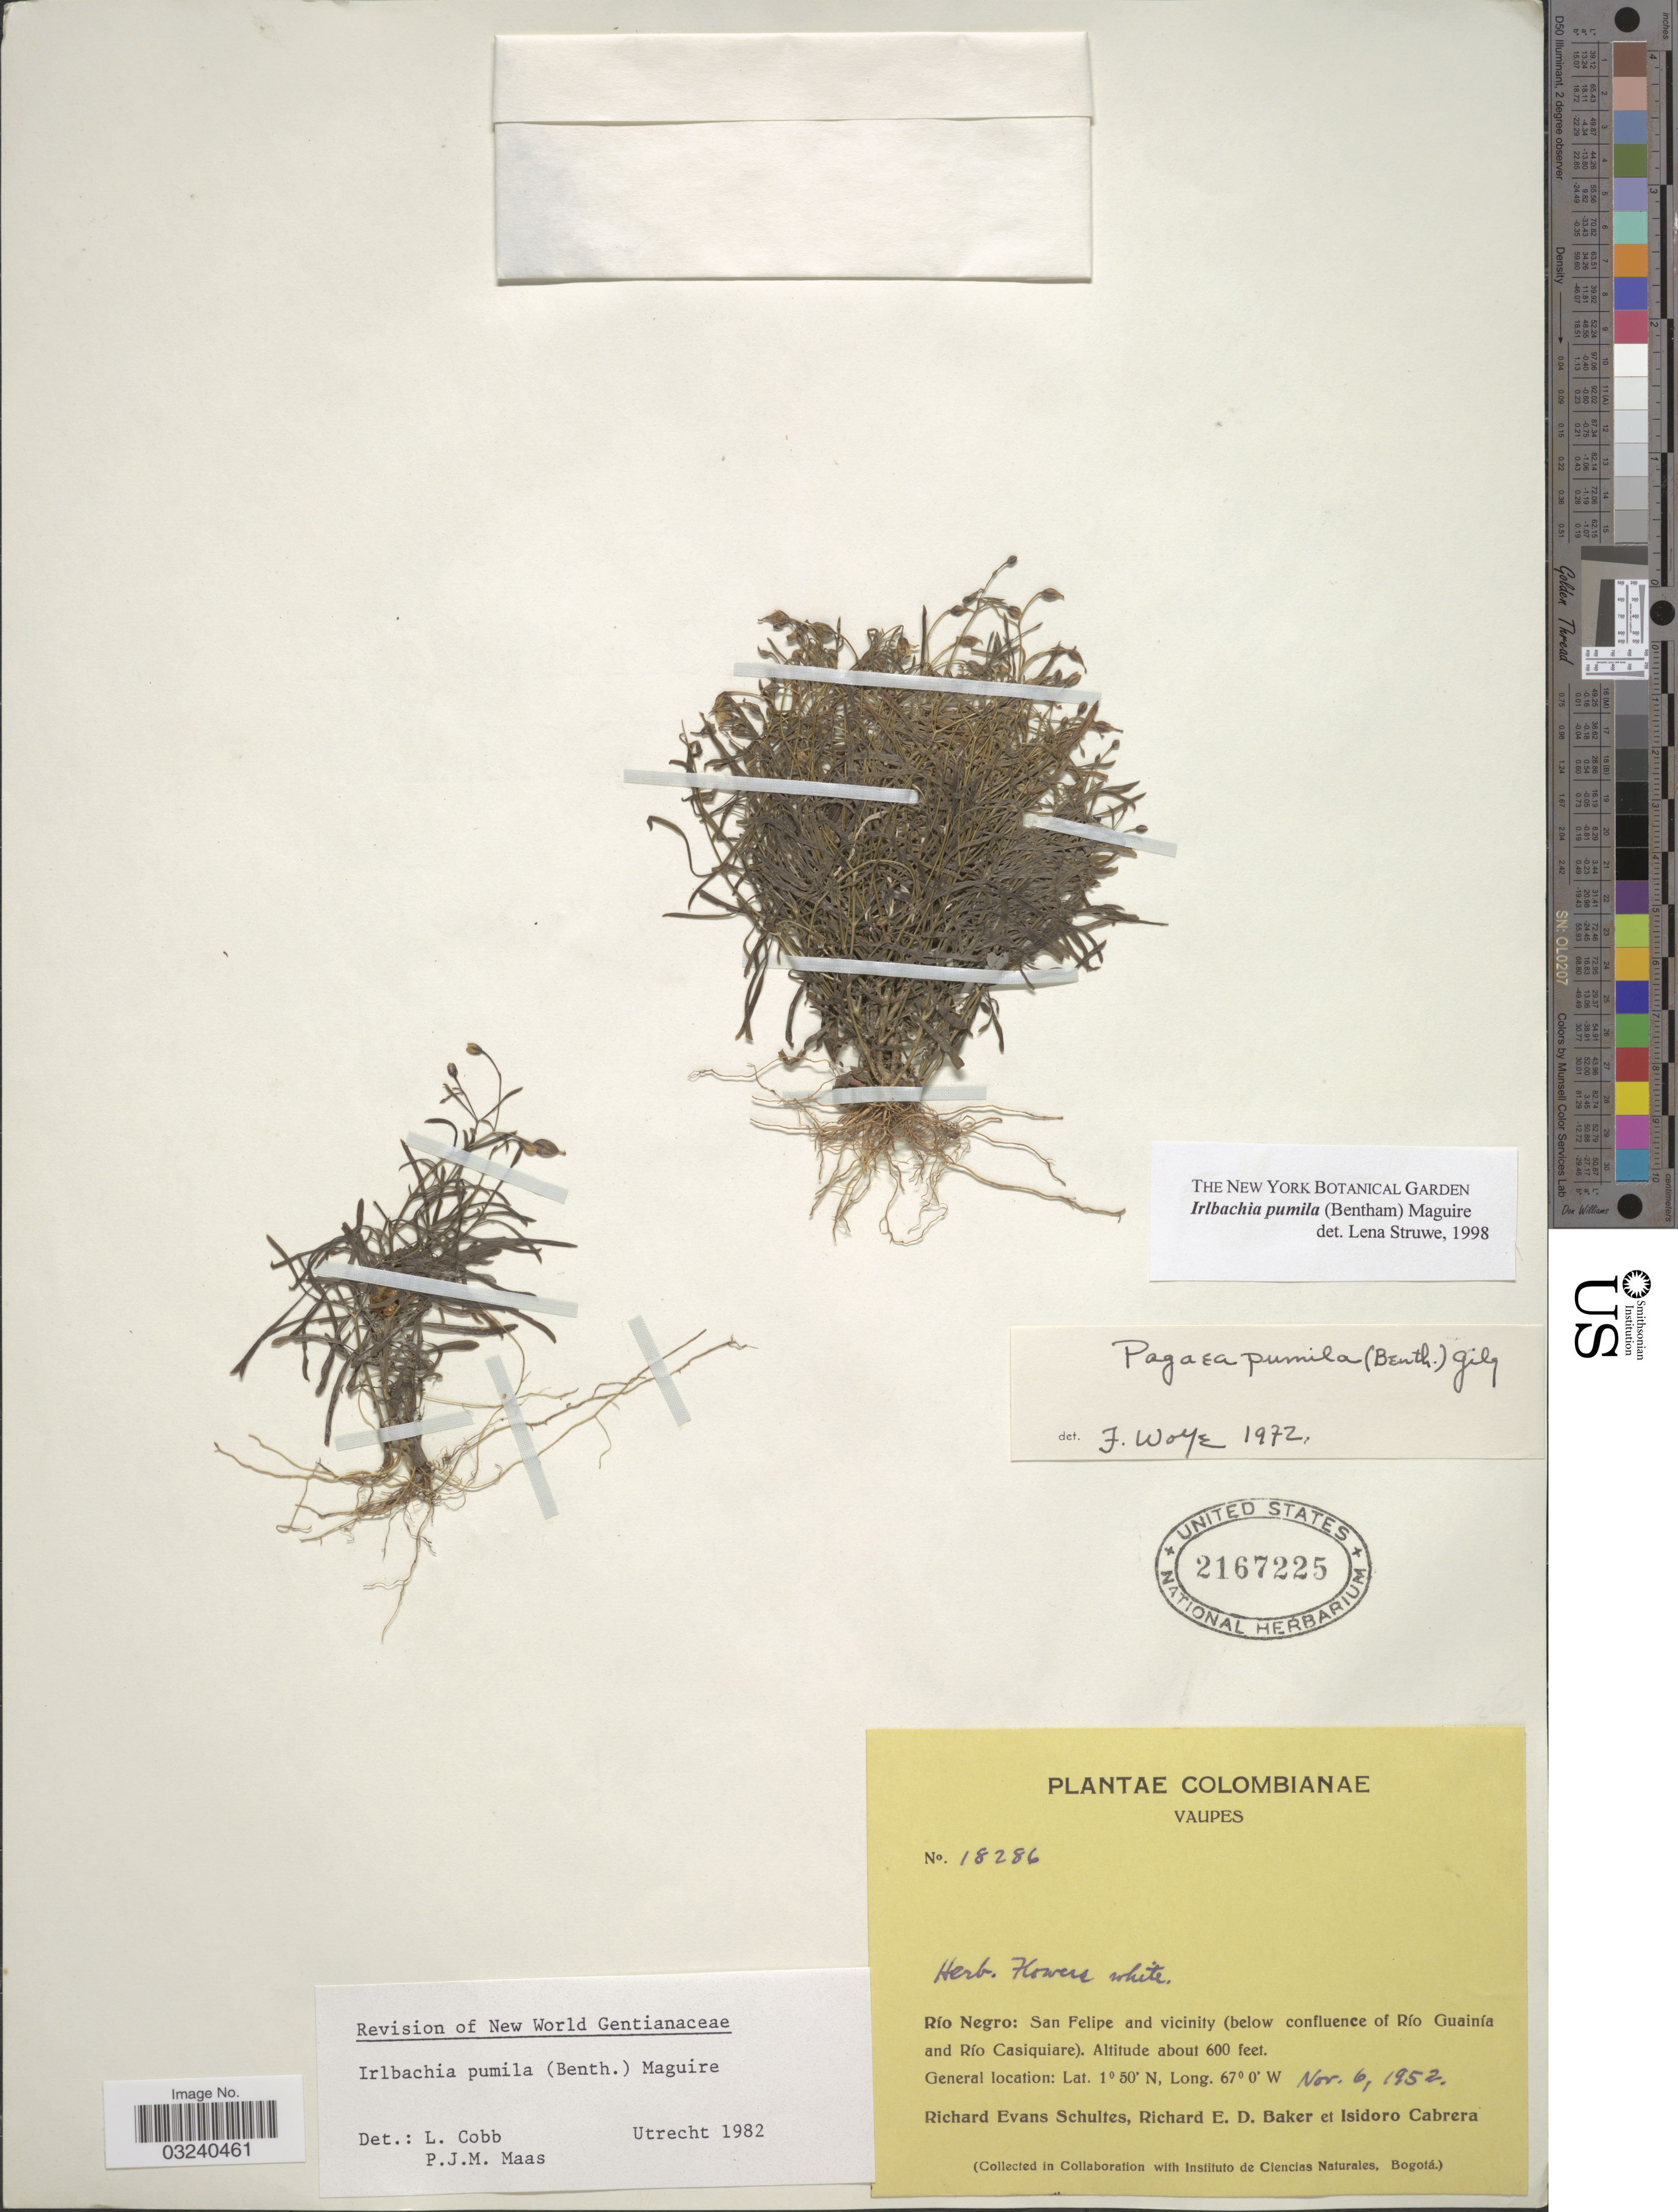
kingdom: Plantae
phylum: Tracheophyta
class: Magnoliopsida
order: Gentianales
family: Gentianaceae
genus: Irlbachia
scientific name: Irlbachia pumila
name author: (Benth.) Maguire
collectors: R. E. Schultes, R. E. D. Baker & I. Cabrera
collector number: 18286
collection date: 1952-11-06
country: Colombia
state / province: Vaupés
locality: Río Negro: San Felipe and vicinity (below confluence of Río Guainía and Río Casiquiare).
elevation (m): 183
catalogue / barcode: US 2167225